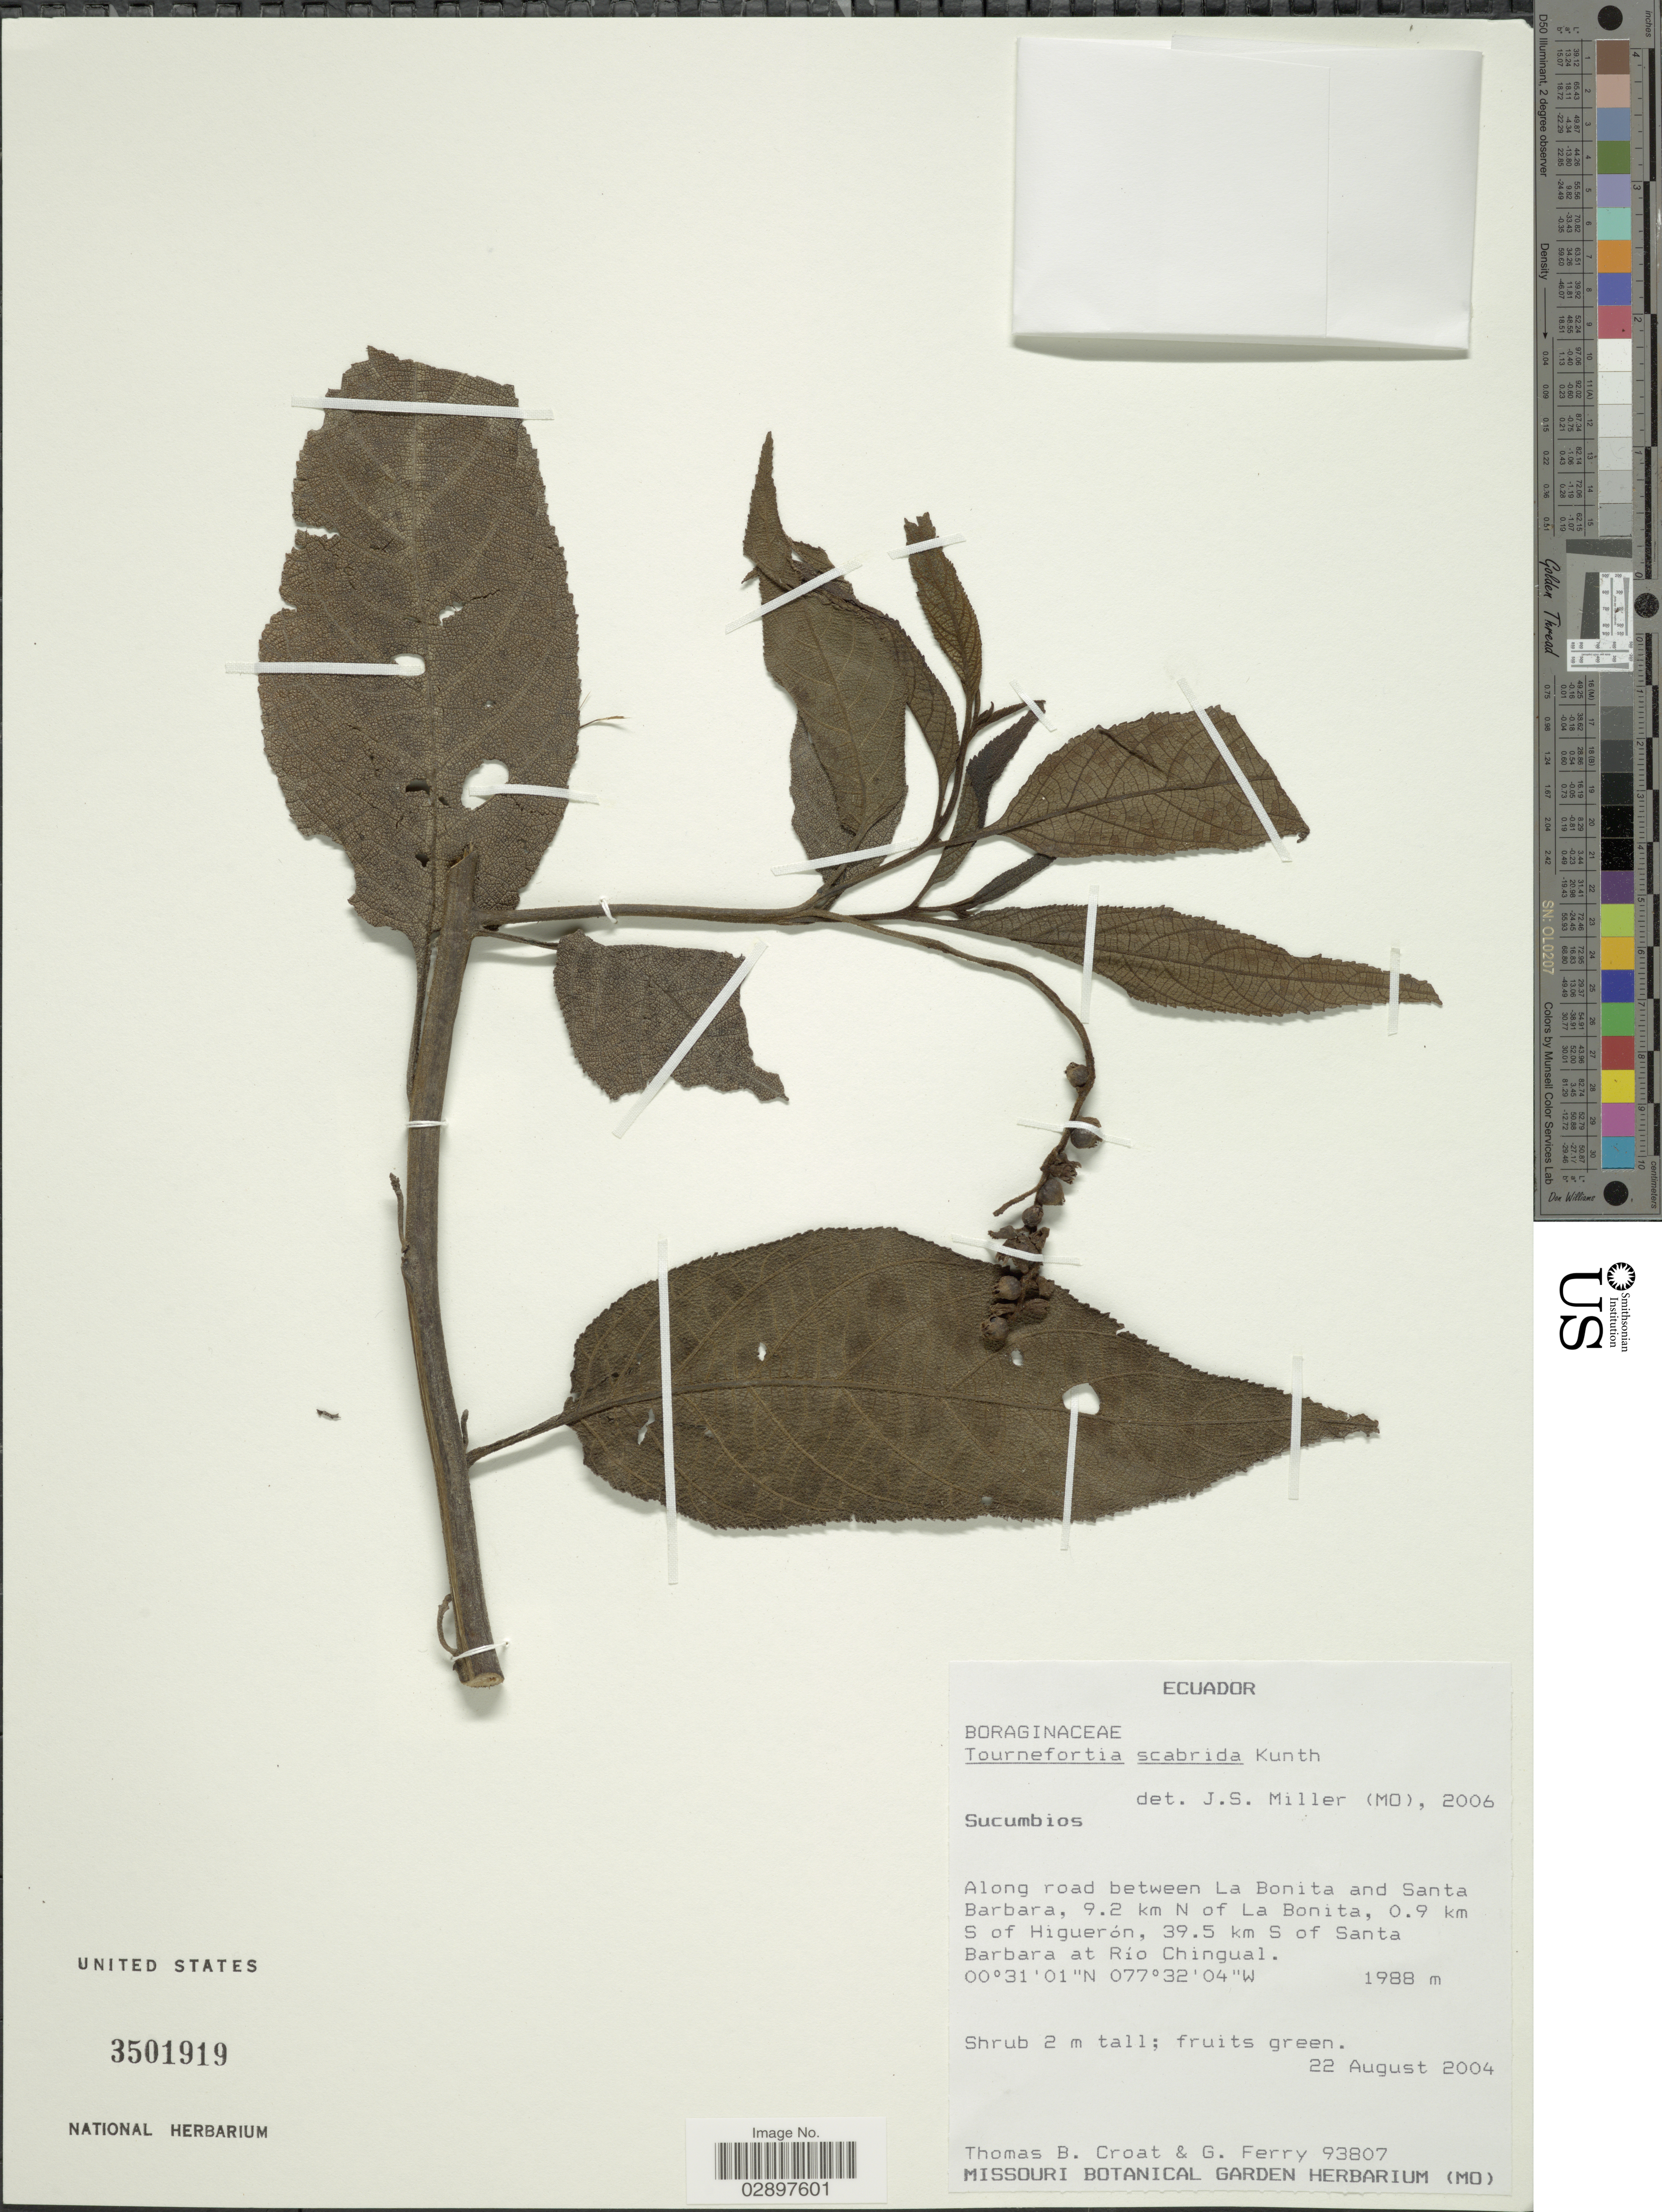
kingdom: Plantae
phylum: Tracheophyta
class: Magnoliopsida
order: Boraginales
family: Heliotropiaceae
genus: Tournefortia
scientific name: Tournefortia scabrida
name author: Kunth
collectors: T. B. Croat & G. Ferry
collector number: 93807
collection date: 2004-08-22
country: Ecuador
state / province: Sucumbíos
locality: Along road between La Bonita and Santa Barbara, 9.2 km N of La Bonita, 0.9 km S of Higuerón, 39.5 km S of Santa Barbara at Río Chingual.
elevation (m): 1988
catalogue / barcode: US 3501919